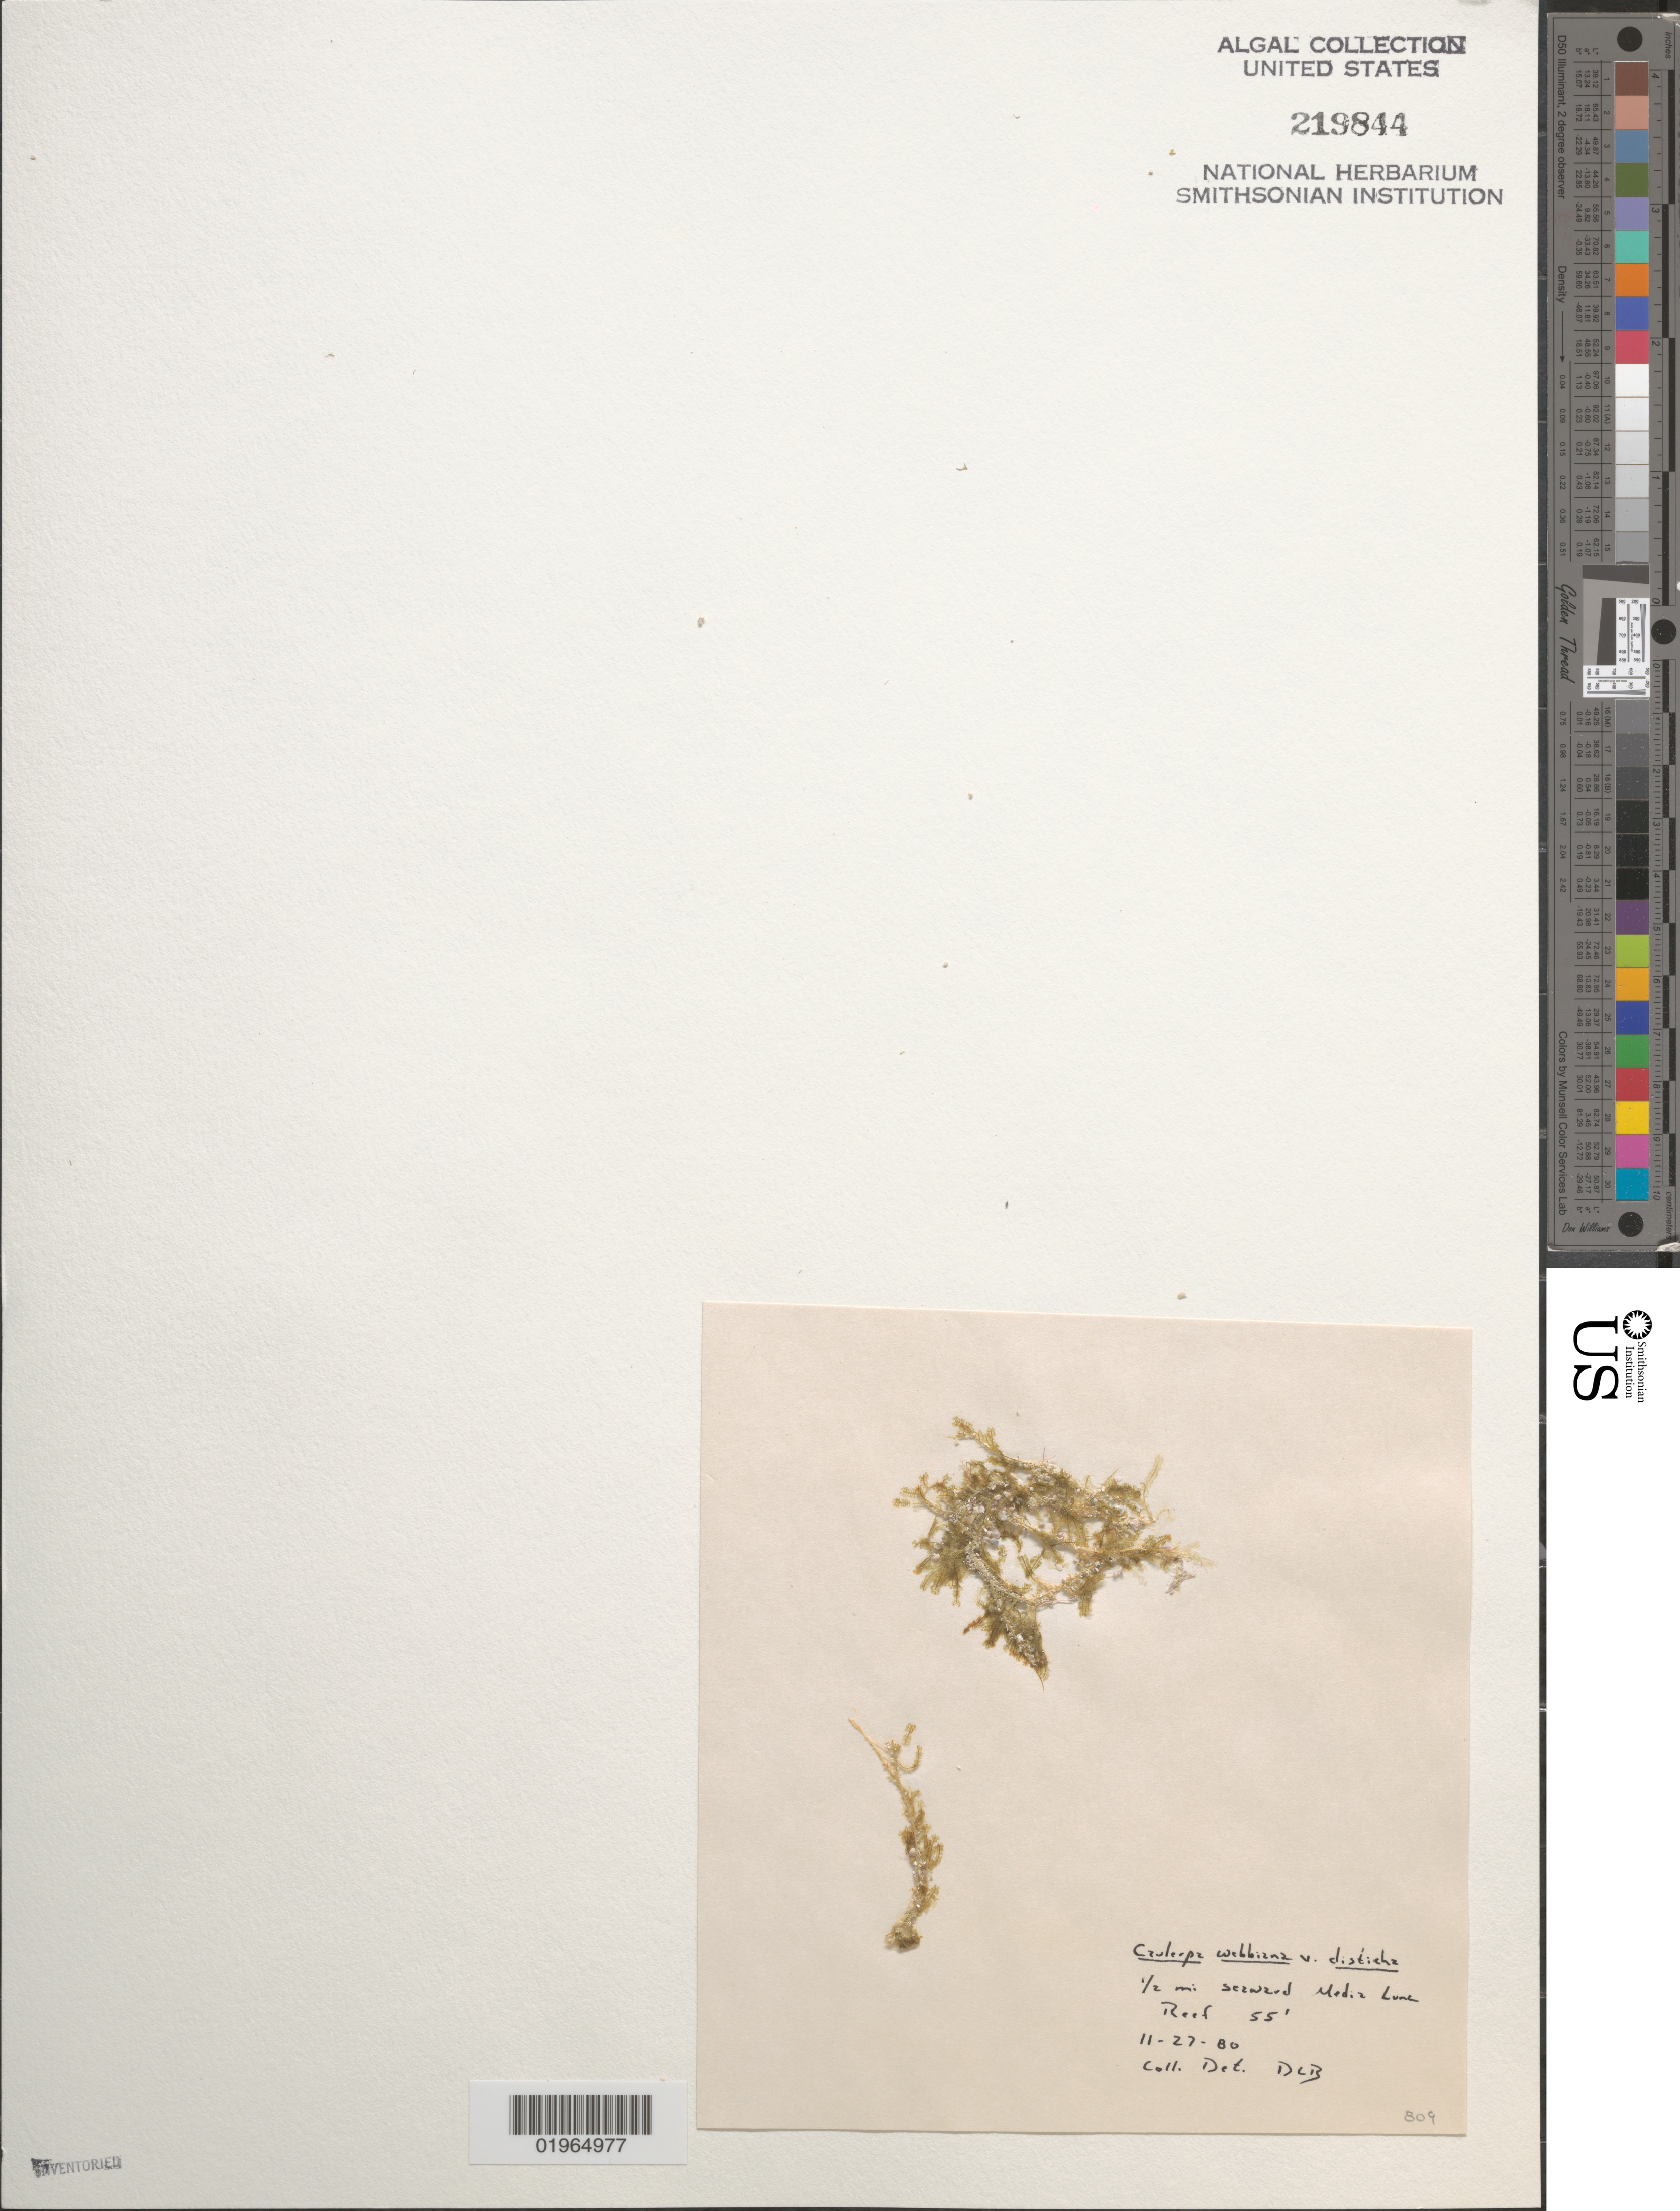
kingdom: Plantae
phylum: Chlorophyta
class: Ulvophyceae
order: Bryopsidales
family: Caulerpaceae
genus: Caulerpa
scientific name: Caulerpa webbiana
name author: Mont.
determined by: Ballantine, D. L.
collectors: D.L. Ballantine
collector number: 809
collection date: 1980-11-27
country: Puerto Rico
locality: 1/2 mi seaward Media Luna Reef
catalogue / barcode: US 219844